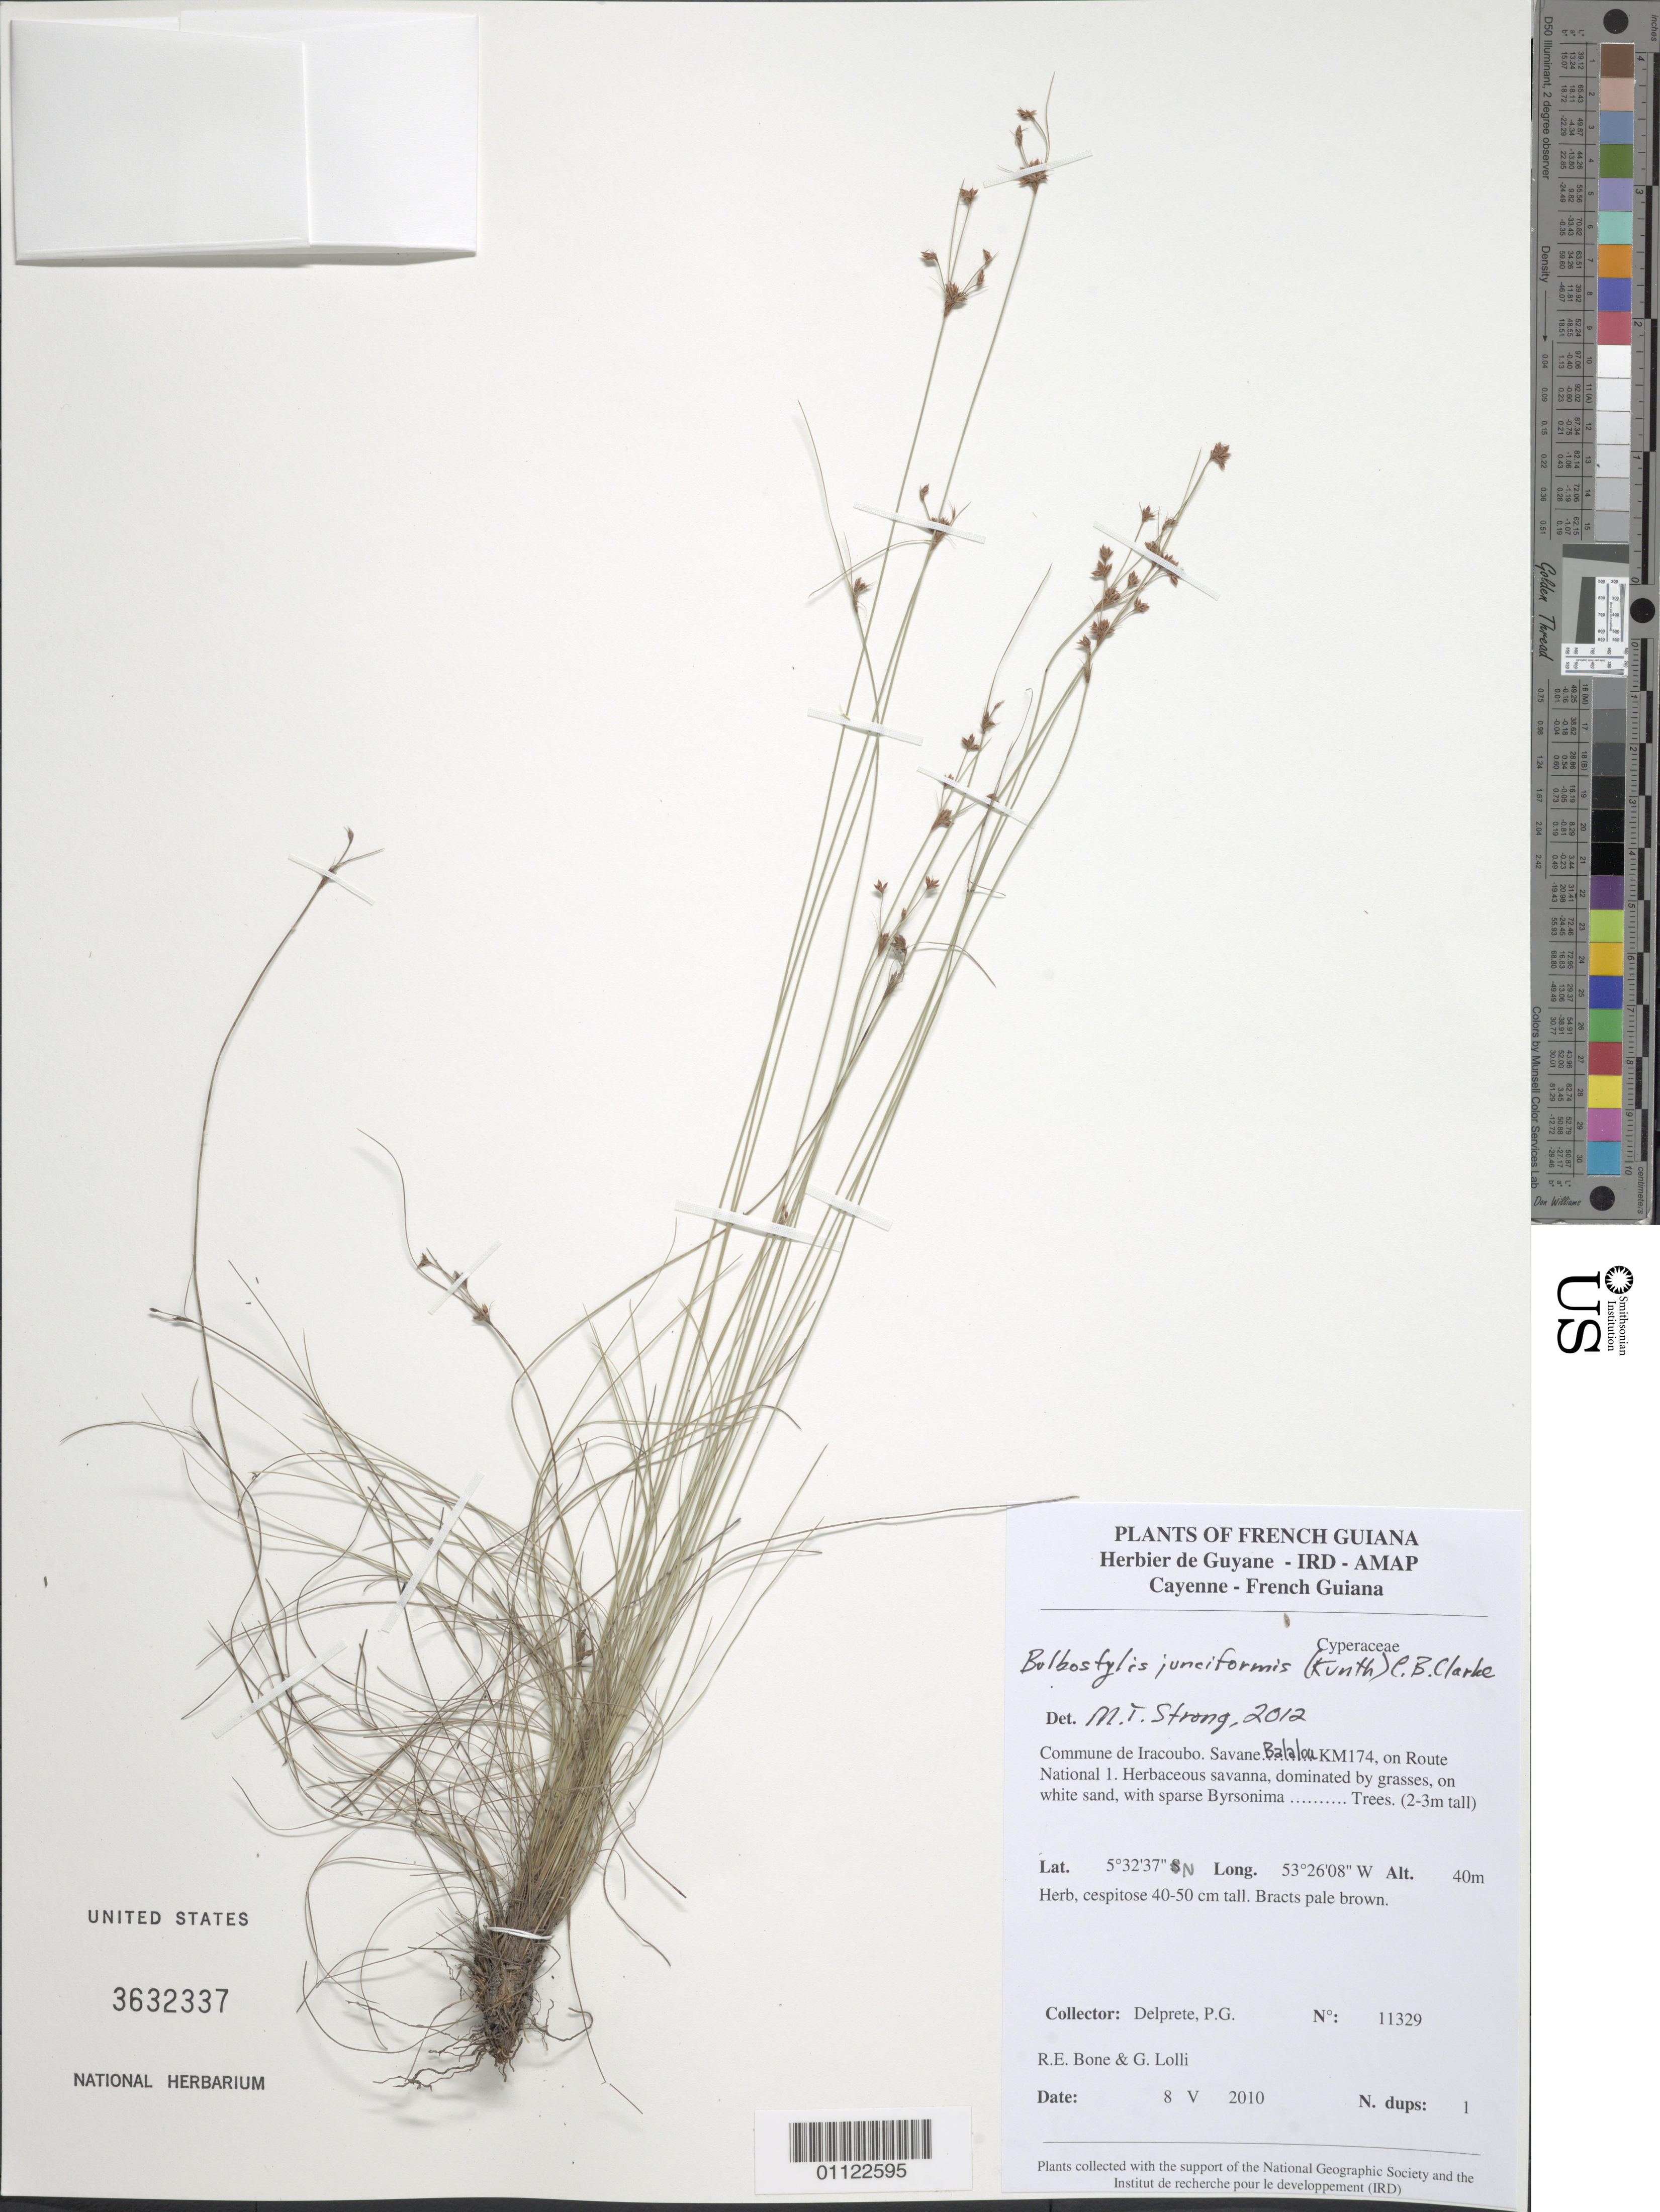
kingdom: Plantae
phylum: Tracheophyta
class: Liliopsida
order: Poales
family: Cyperaceae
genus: Bulbostylis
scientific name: Bulbostylis junciformis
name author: (Kunth) C.B. Clarke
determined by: Strong, M. T., (US), Smithsonian Institution - National Museum of Natural History (UNITED STATES)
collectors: P. G. Delprete, R. Bone & G. Lolli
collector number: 11329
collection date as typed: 8-May-10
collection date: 1910-05-08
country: French Guiana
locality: Commune de Iracoubo. Savane Balalou KM 174, on Route National 1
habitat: Herbaceous savanna, dominated by grasses, on white sand, with sparse Byrsonima trees (2-3m tall)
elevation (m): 40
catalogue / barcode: US 3632337